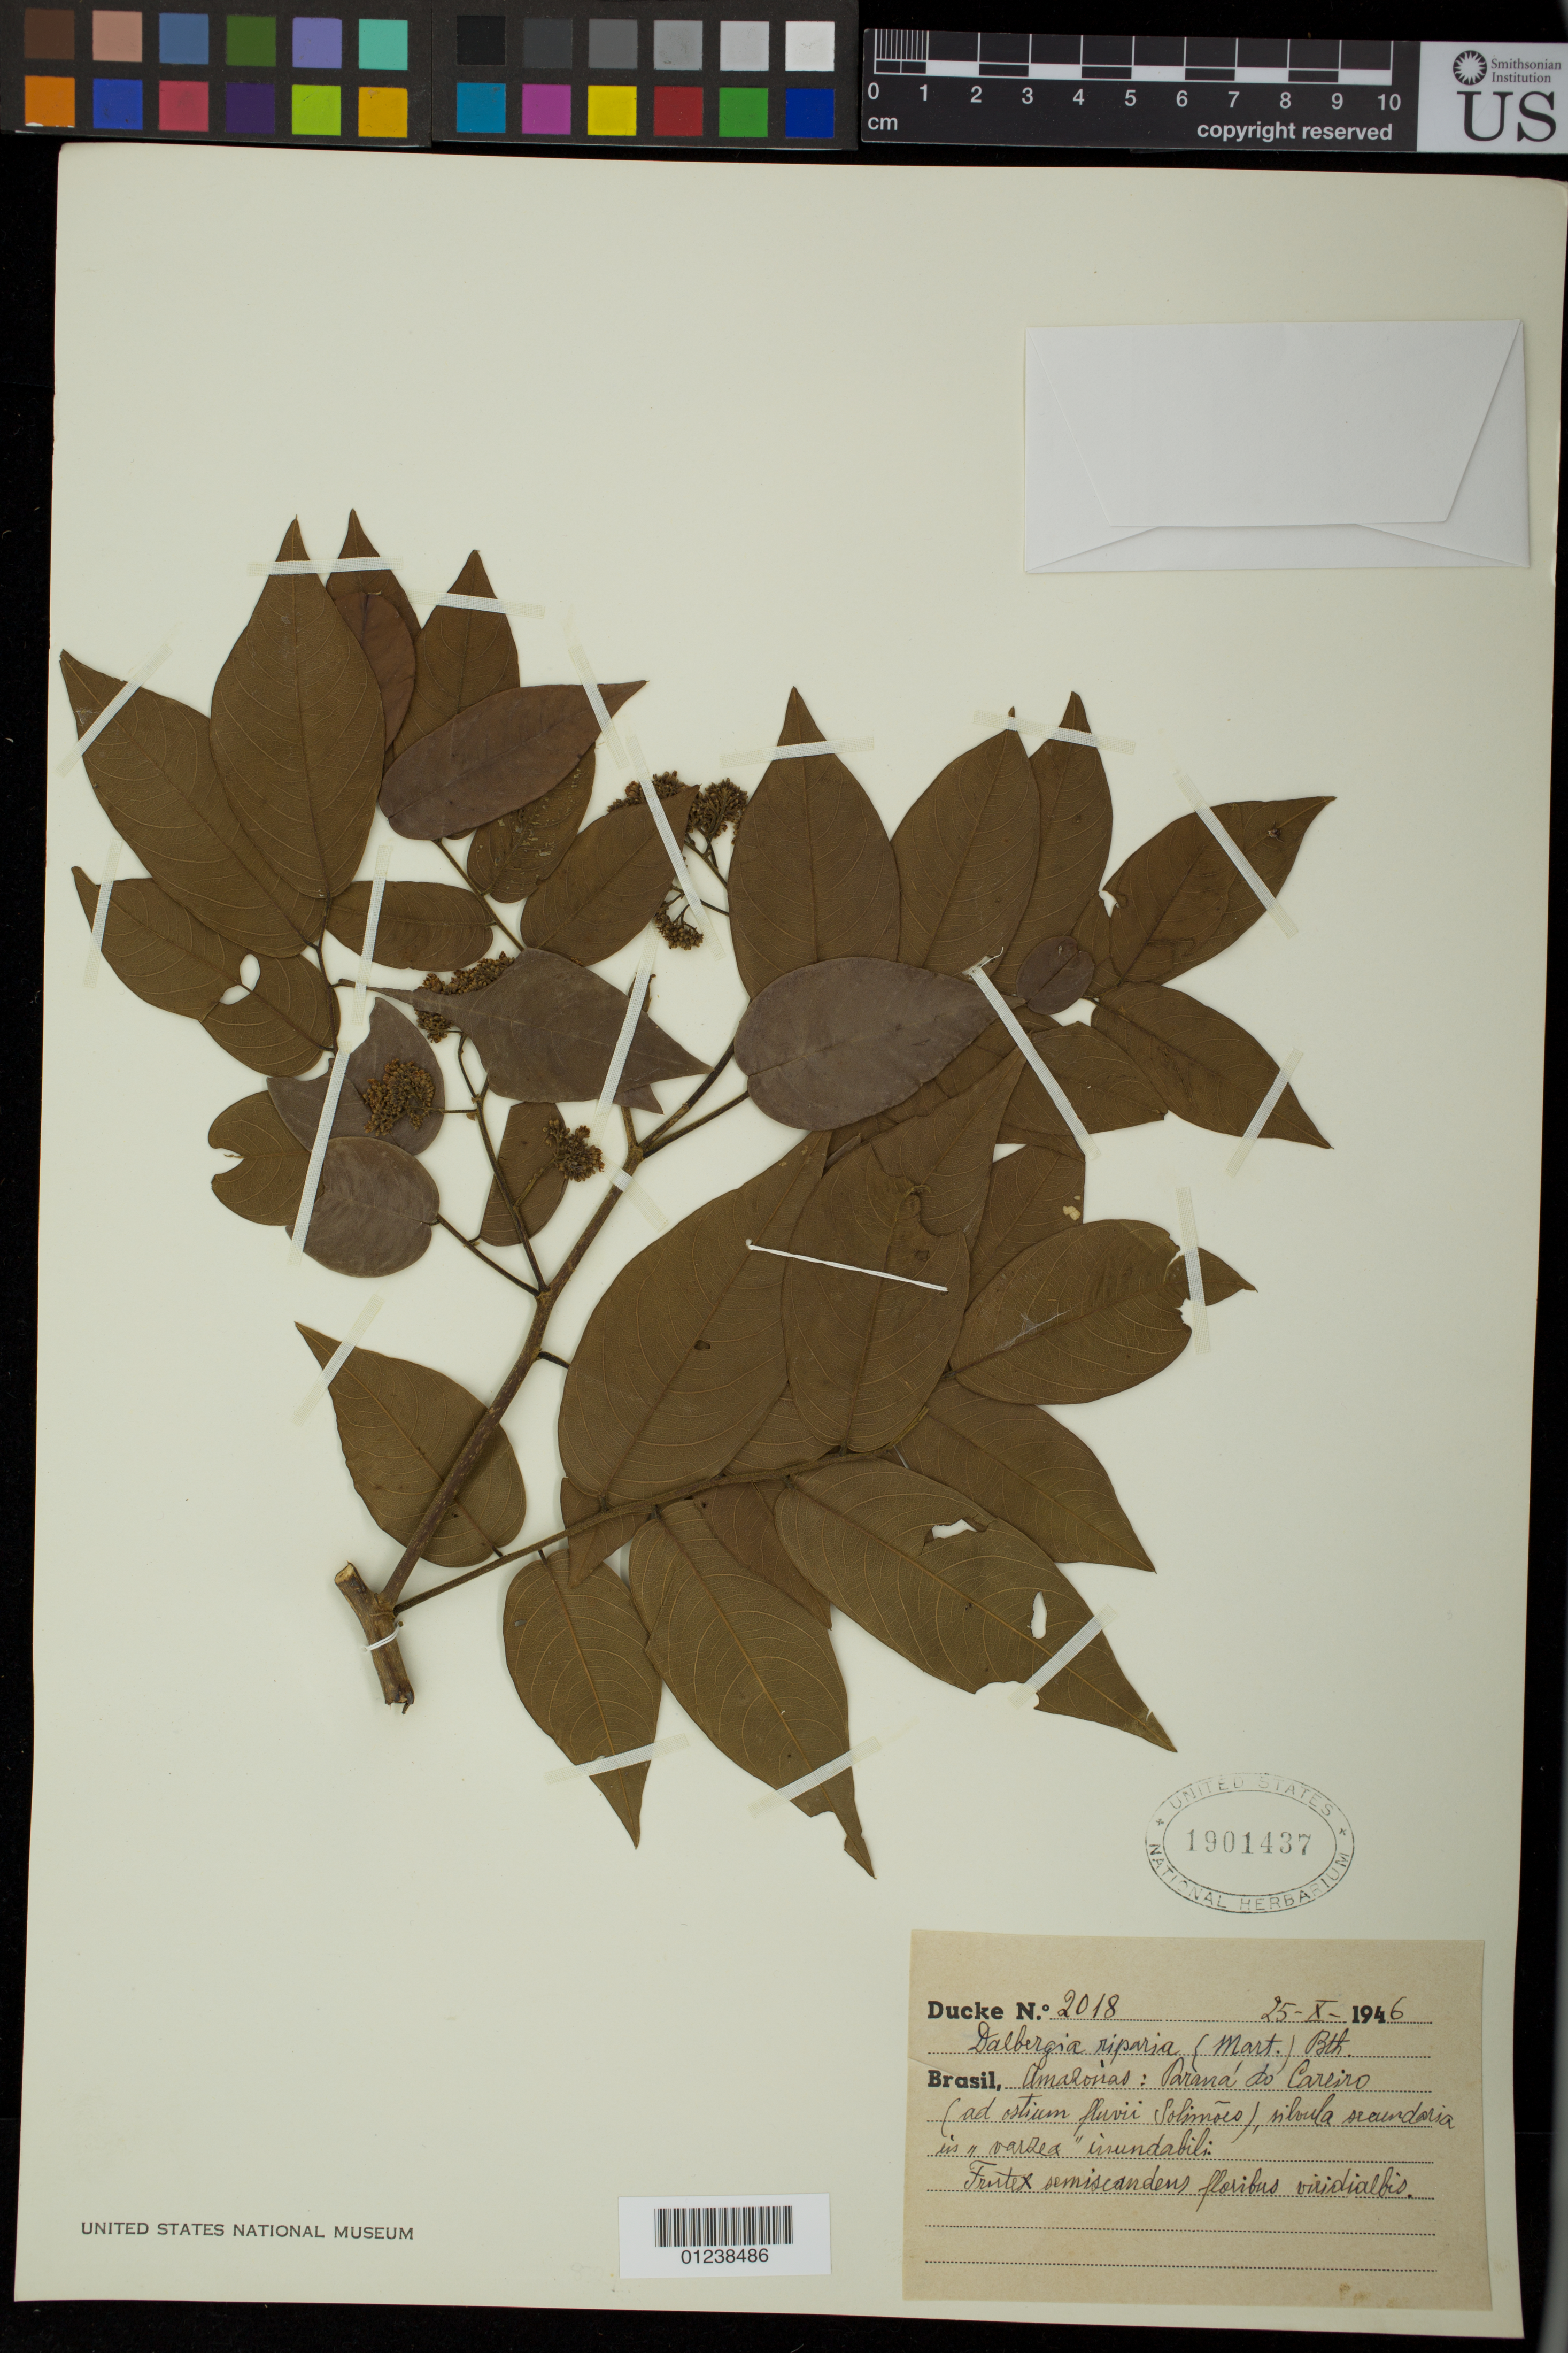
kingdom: Plantae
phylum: Tracheophyta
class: Magnoliopsida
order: Fabales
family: Fabaceae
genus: Dalbergia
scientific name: Dalbergia riparia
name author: (Mart.) Benth.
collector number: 2018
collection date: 1946-10-25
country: Brazil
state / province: Amazonas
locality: Parana do Careiro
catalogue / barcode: US 1901437